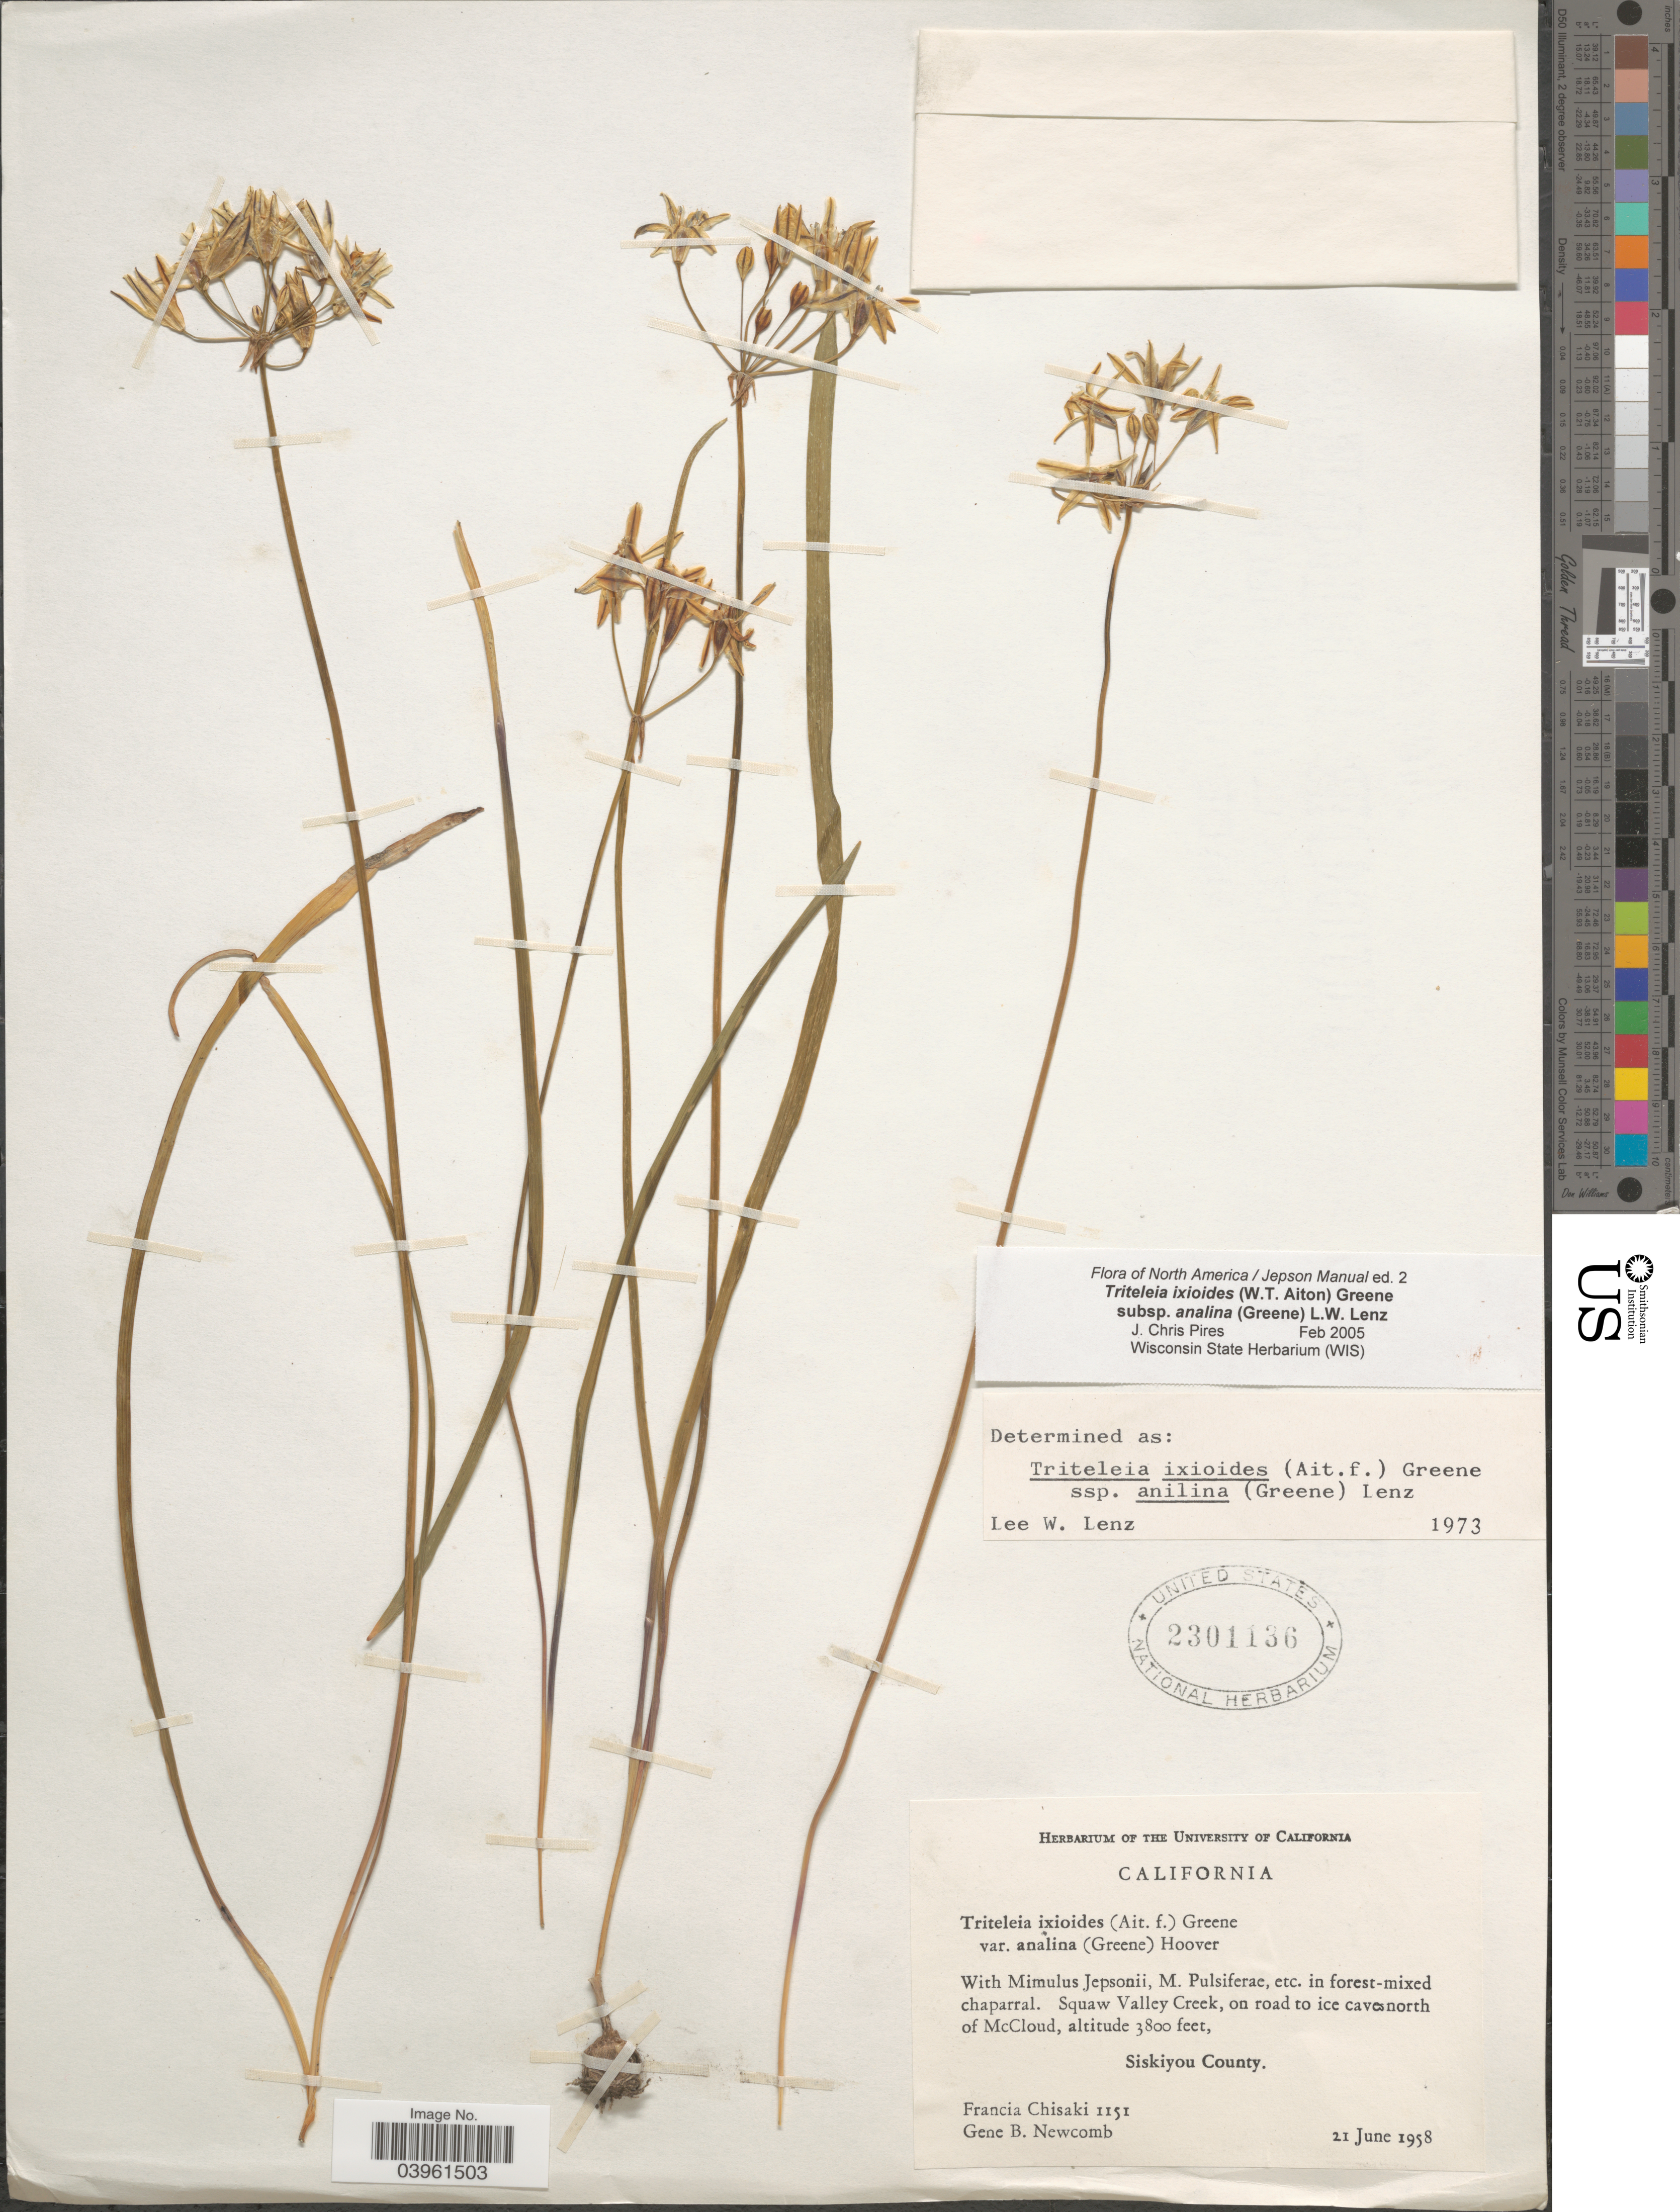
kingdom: Plantae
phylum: Tracheophyta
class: Liliopsida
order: Asparagales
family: Asparagaceae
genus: Triteleia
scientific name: Triteleia ixioides subsp. anilina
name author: (Greene) L.W. Lenz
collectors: F. Chisaki & G. B. Newcomb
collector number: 1151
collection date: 1958-06-21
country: United States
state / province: California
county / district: Siskiyou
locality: Squaw Valley Creek, on road to ice caves north of McCloud, Siskiyou County.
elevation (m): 1158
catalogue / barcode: US 2301136